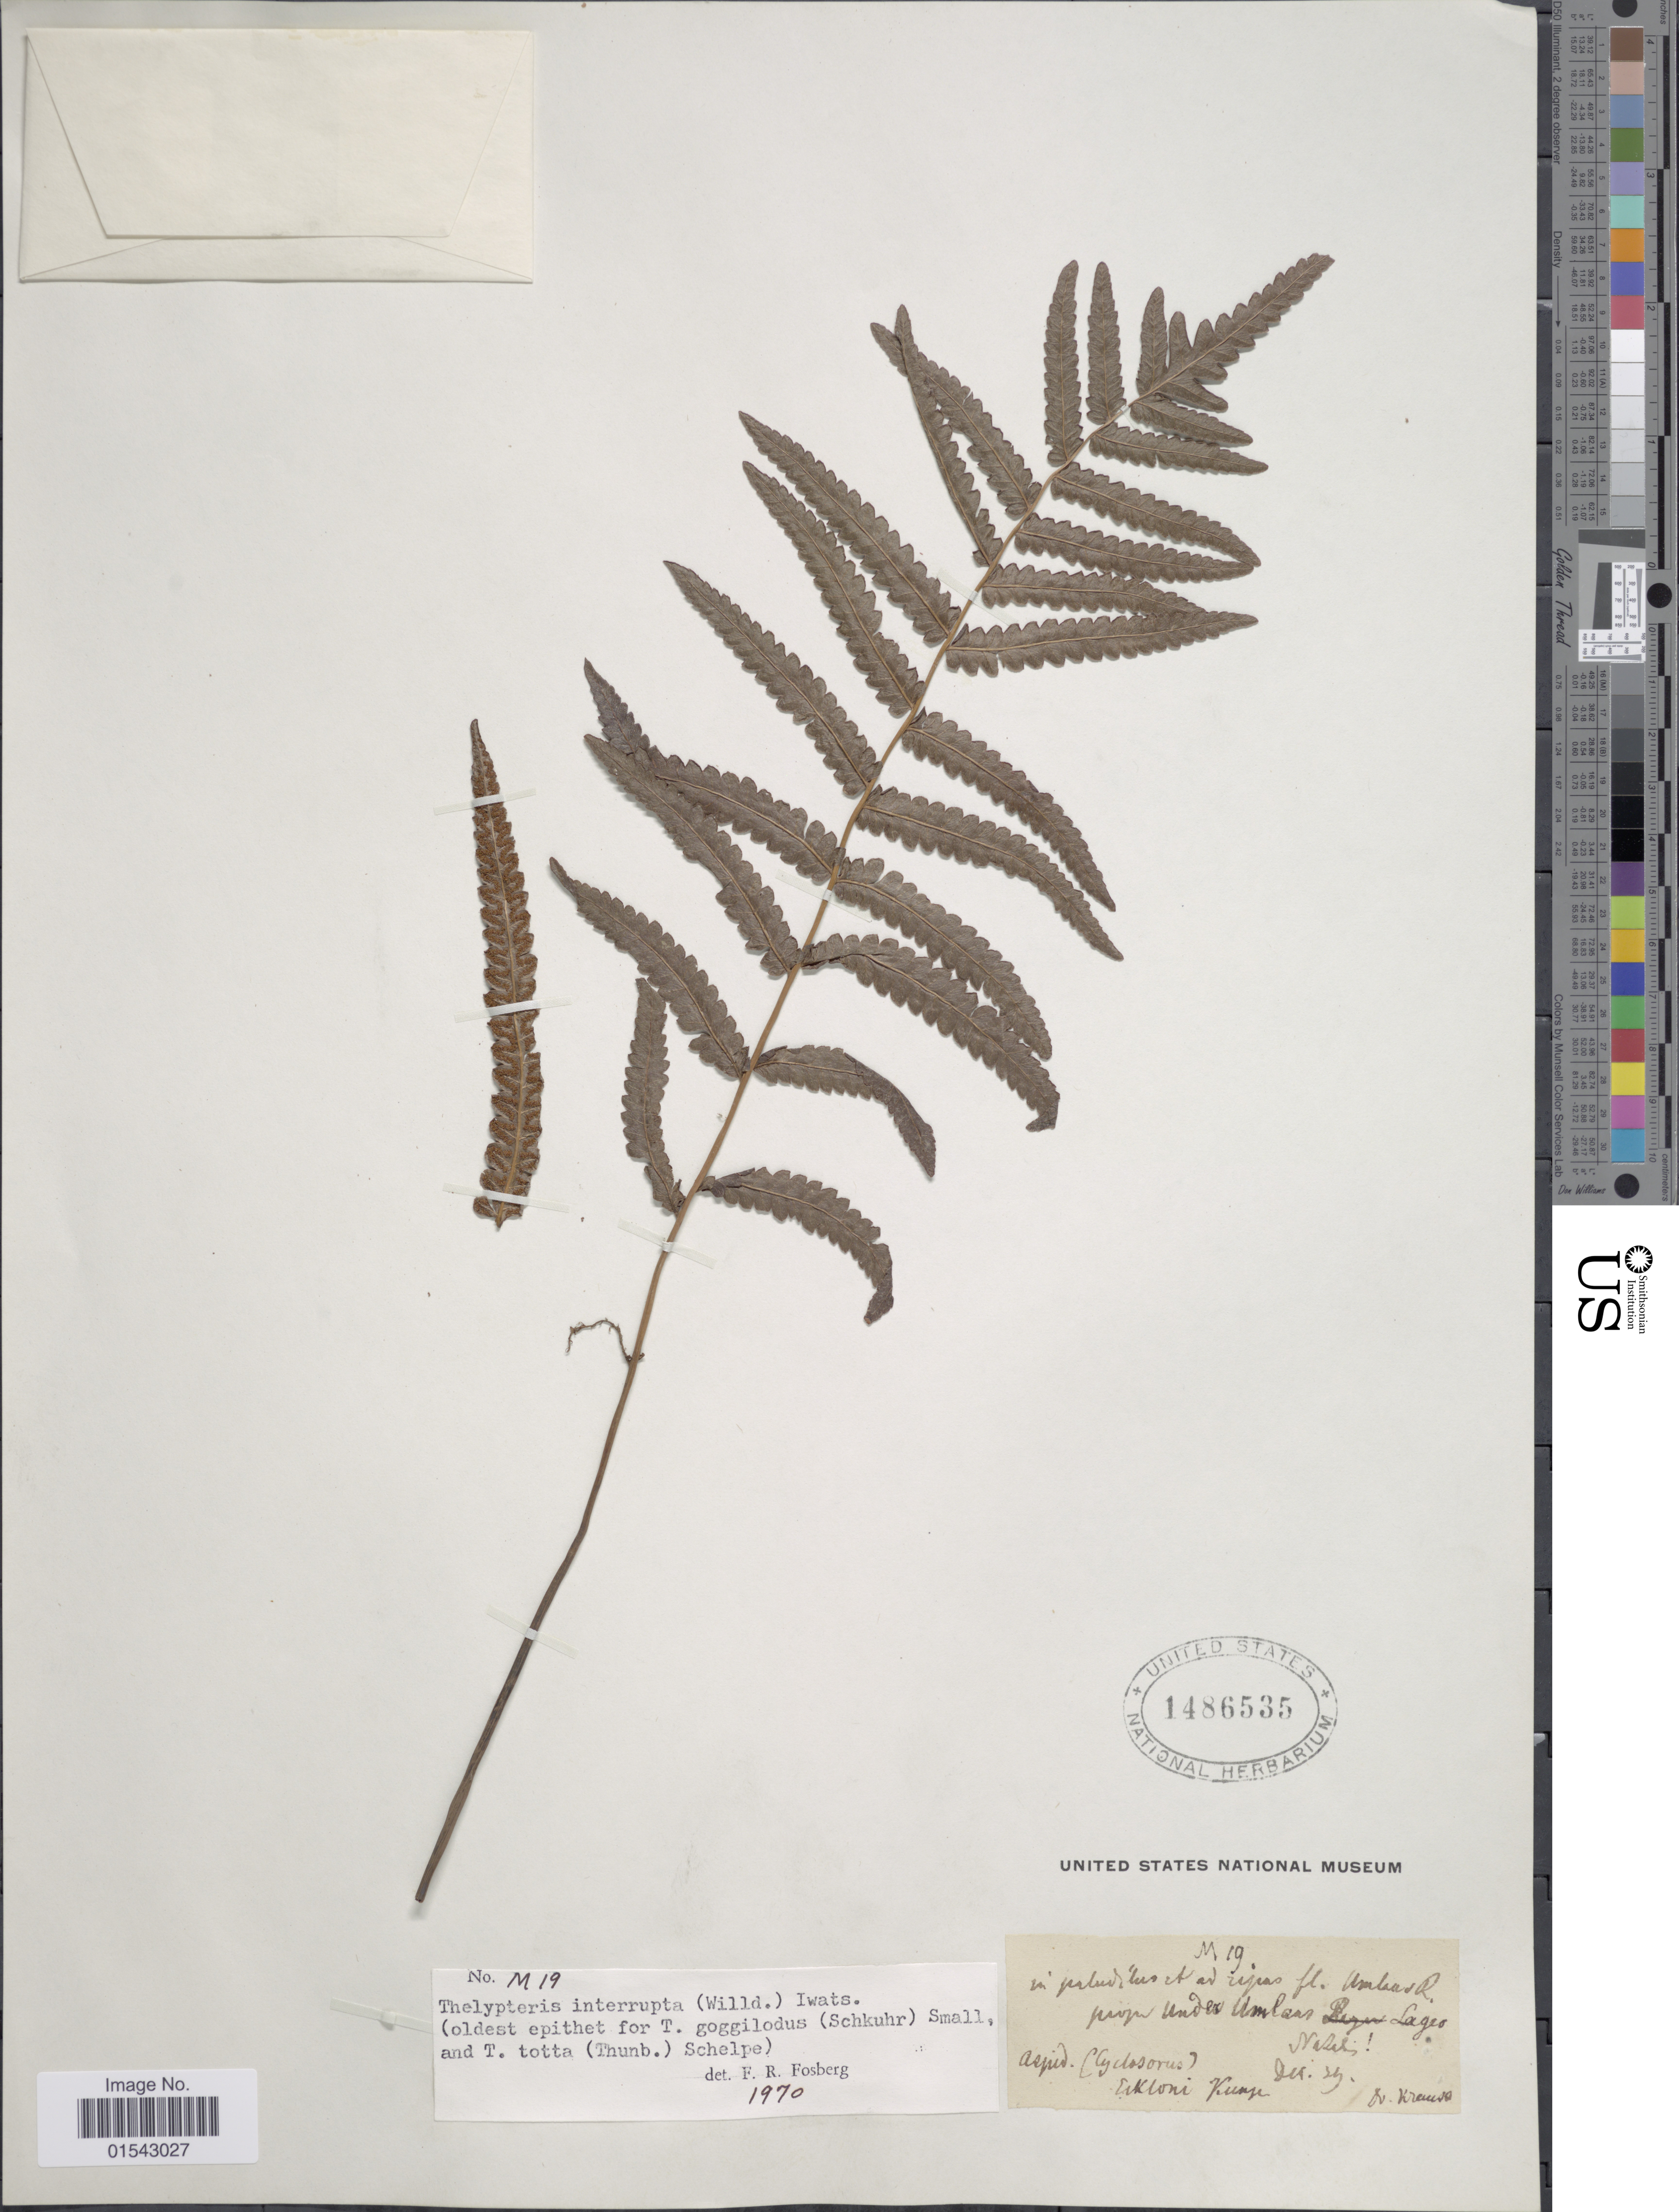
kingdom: Plantae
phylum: Tracheophyta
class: Polypodiopsida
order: Polypodiales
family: Thelypteridaceae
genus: Cyclosorus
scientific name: Cyclosorus interruptus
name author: (Willd.) H. Itô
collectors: -- Krause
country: South Africa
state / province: KwaZulu-Natal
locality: Prope under Umlar Lages [Interpreted]. Natal.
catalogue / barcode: US 1486535